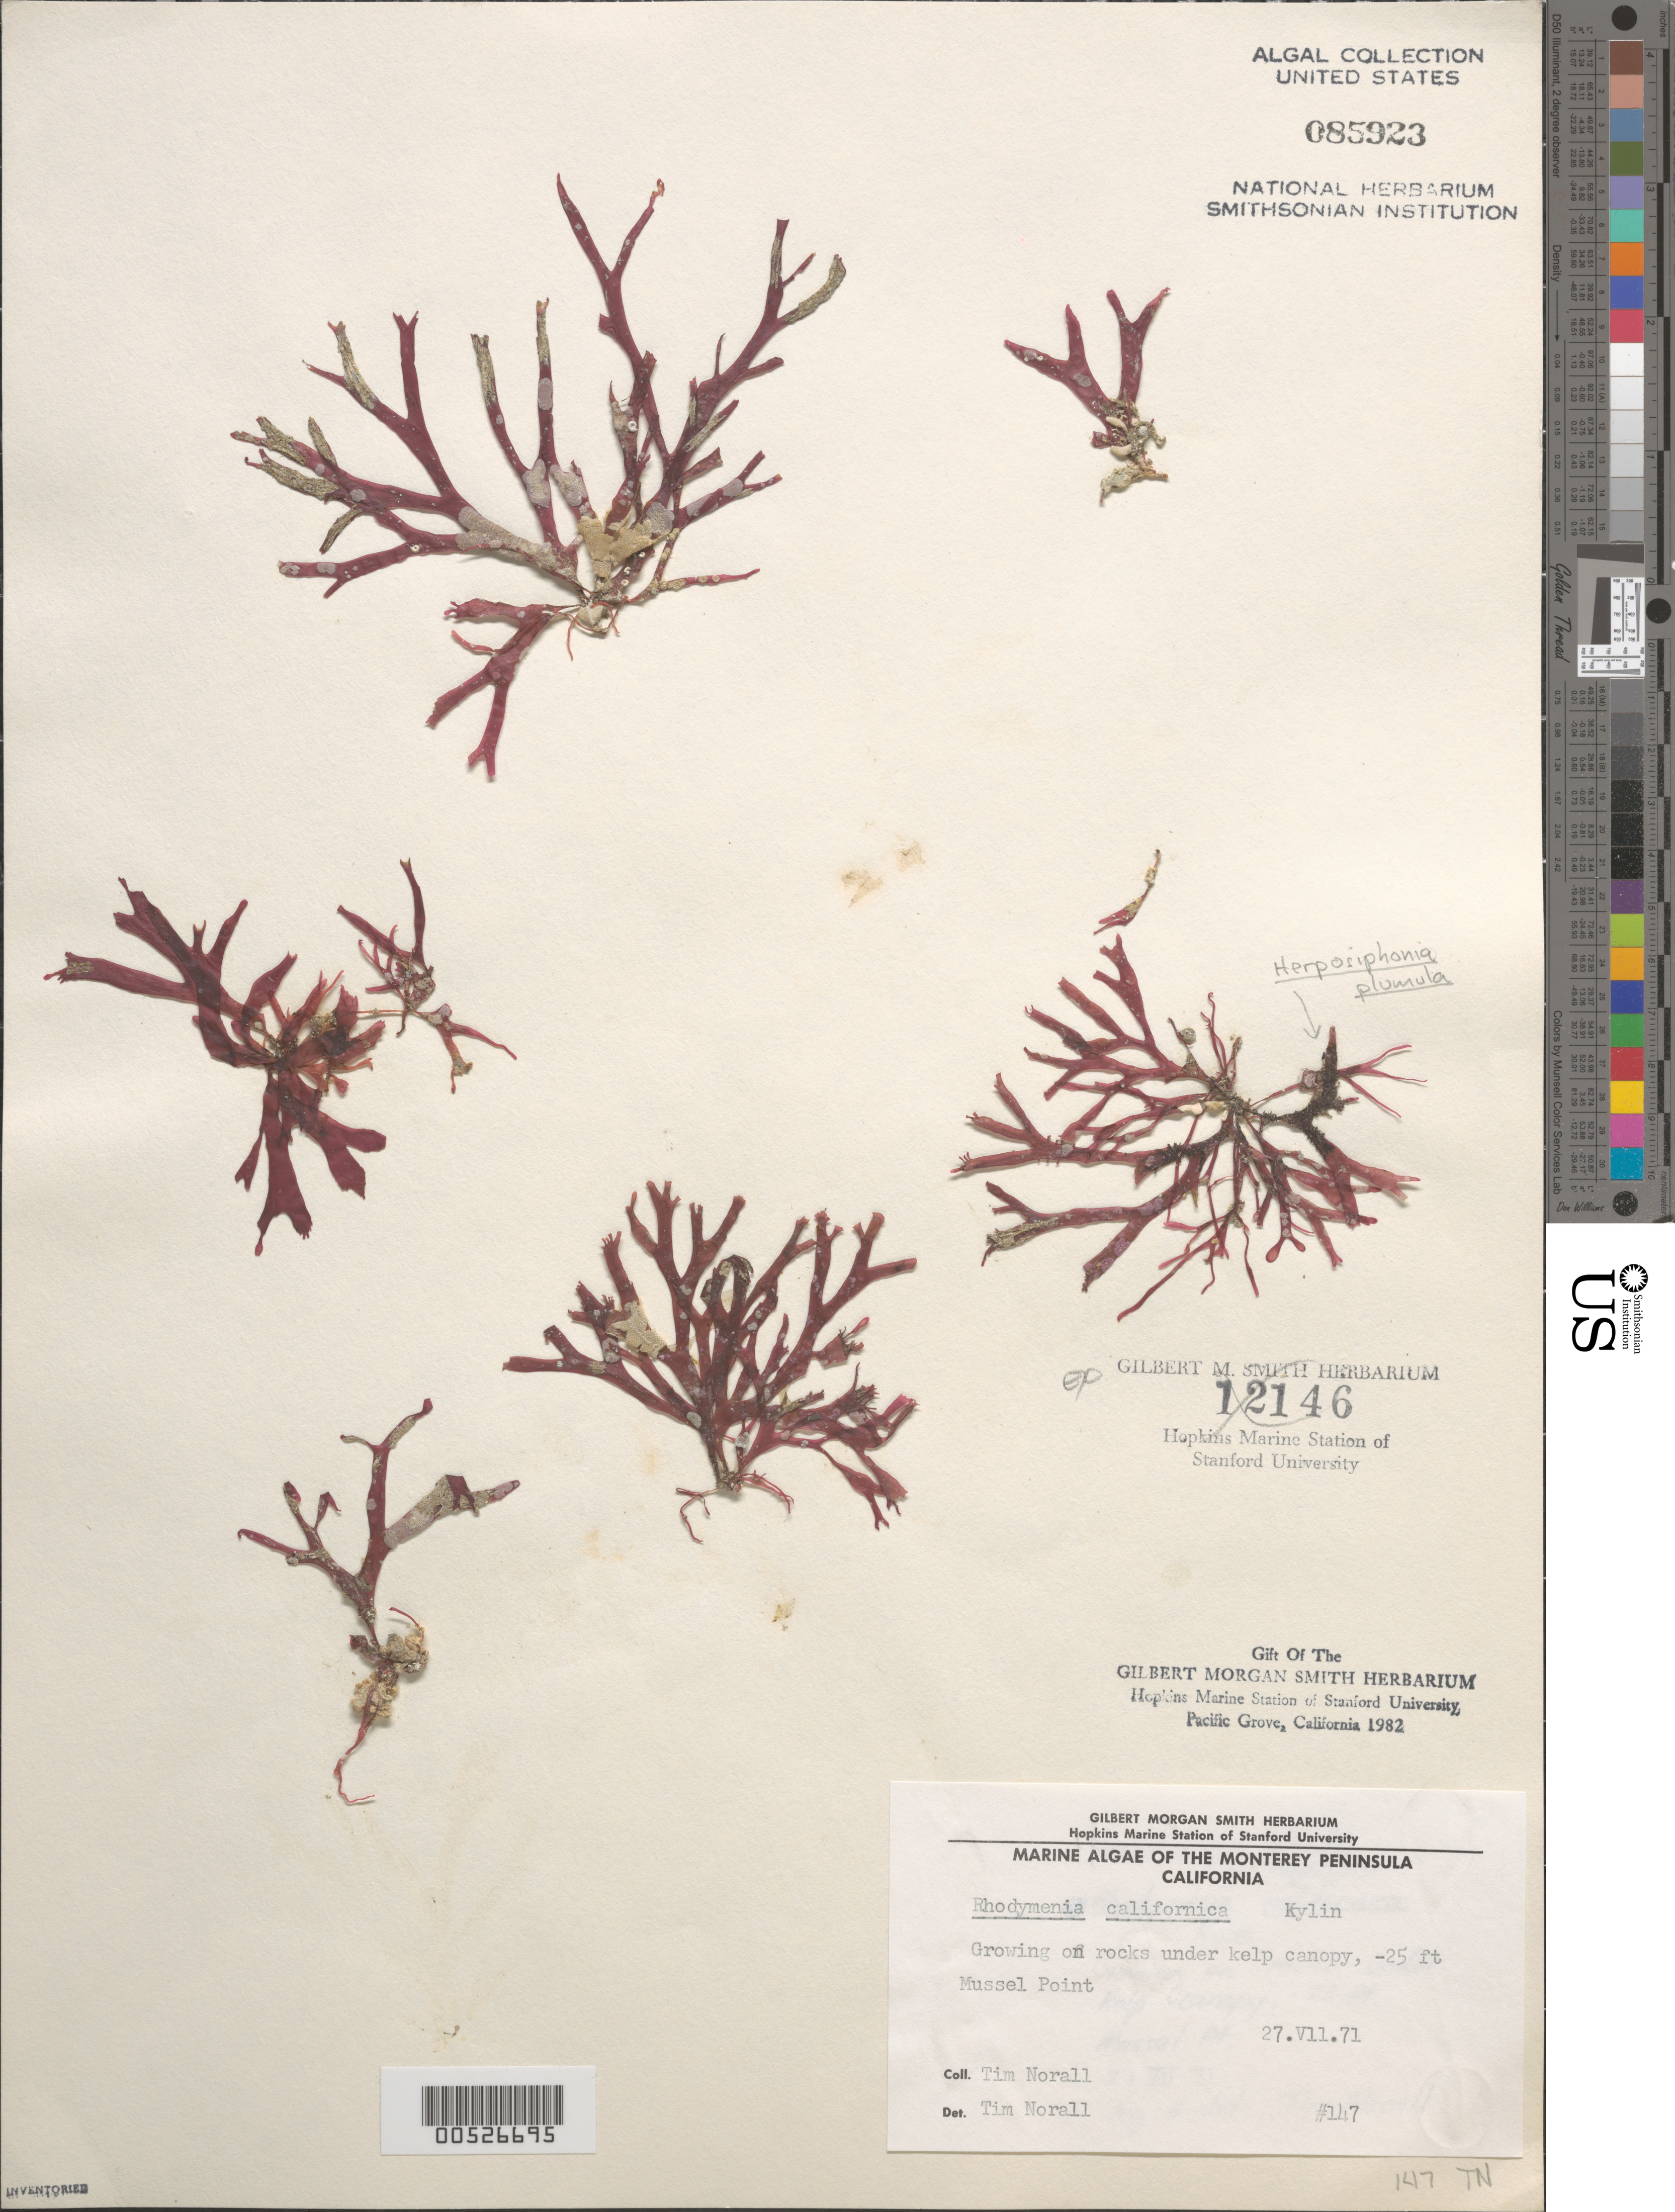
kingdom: Plantae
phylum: Rhodophyta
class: Florideophyceae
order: Rhodymeniales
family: Rhodymeniaceae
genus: Rhodymenia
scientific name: Rhodymenia californica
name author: Kylin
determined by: Norall, Tim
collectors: T. Norall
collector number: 147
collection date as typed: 27 Jul 1971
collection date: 1971-07-27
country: United States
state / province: California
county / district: Monterey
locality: Mussel Point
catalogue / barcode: US 85923